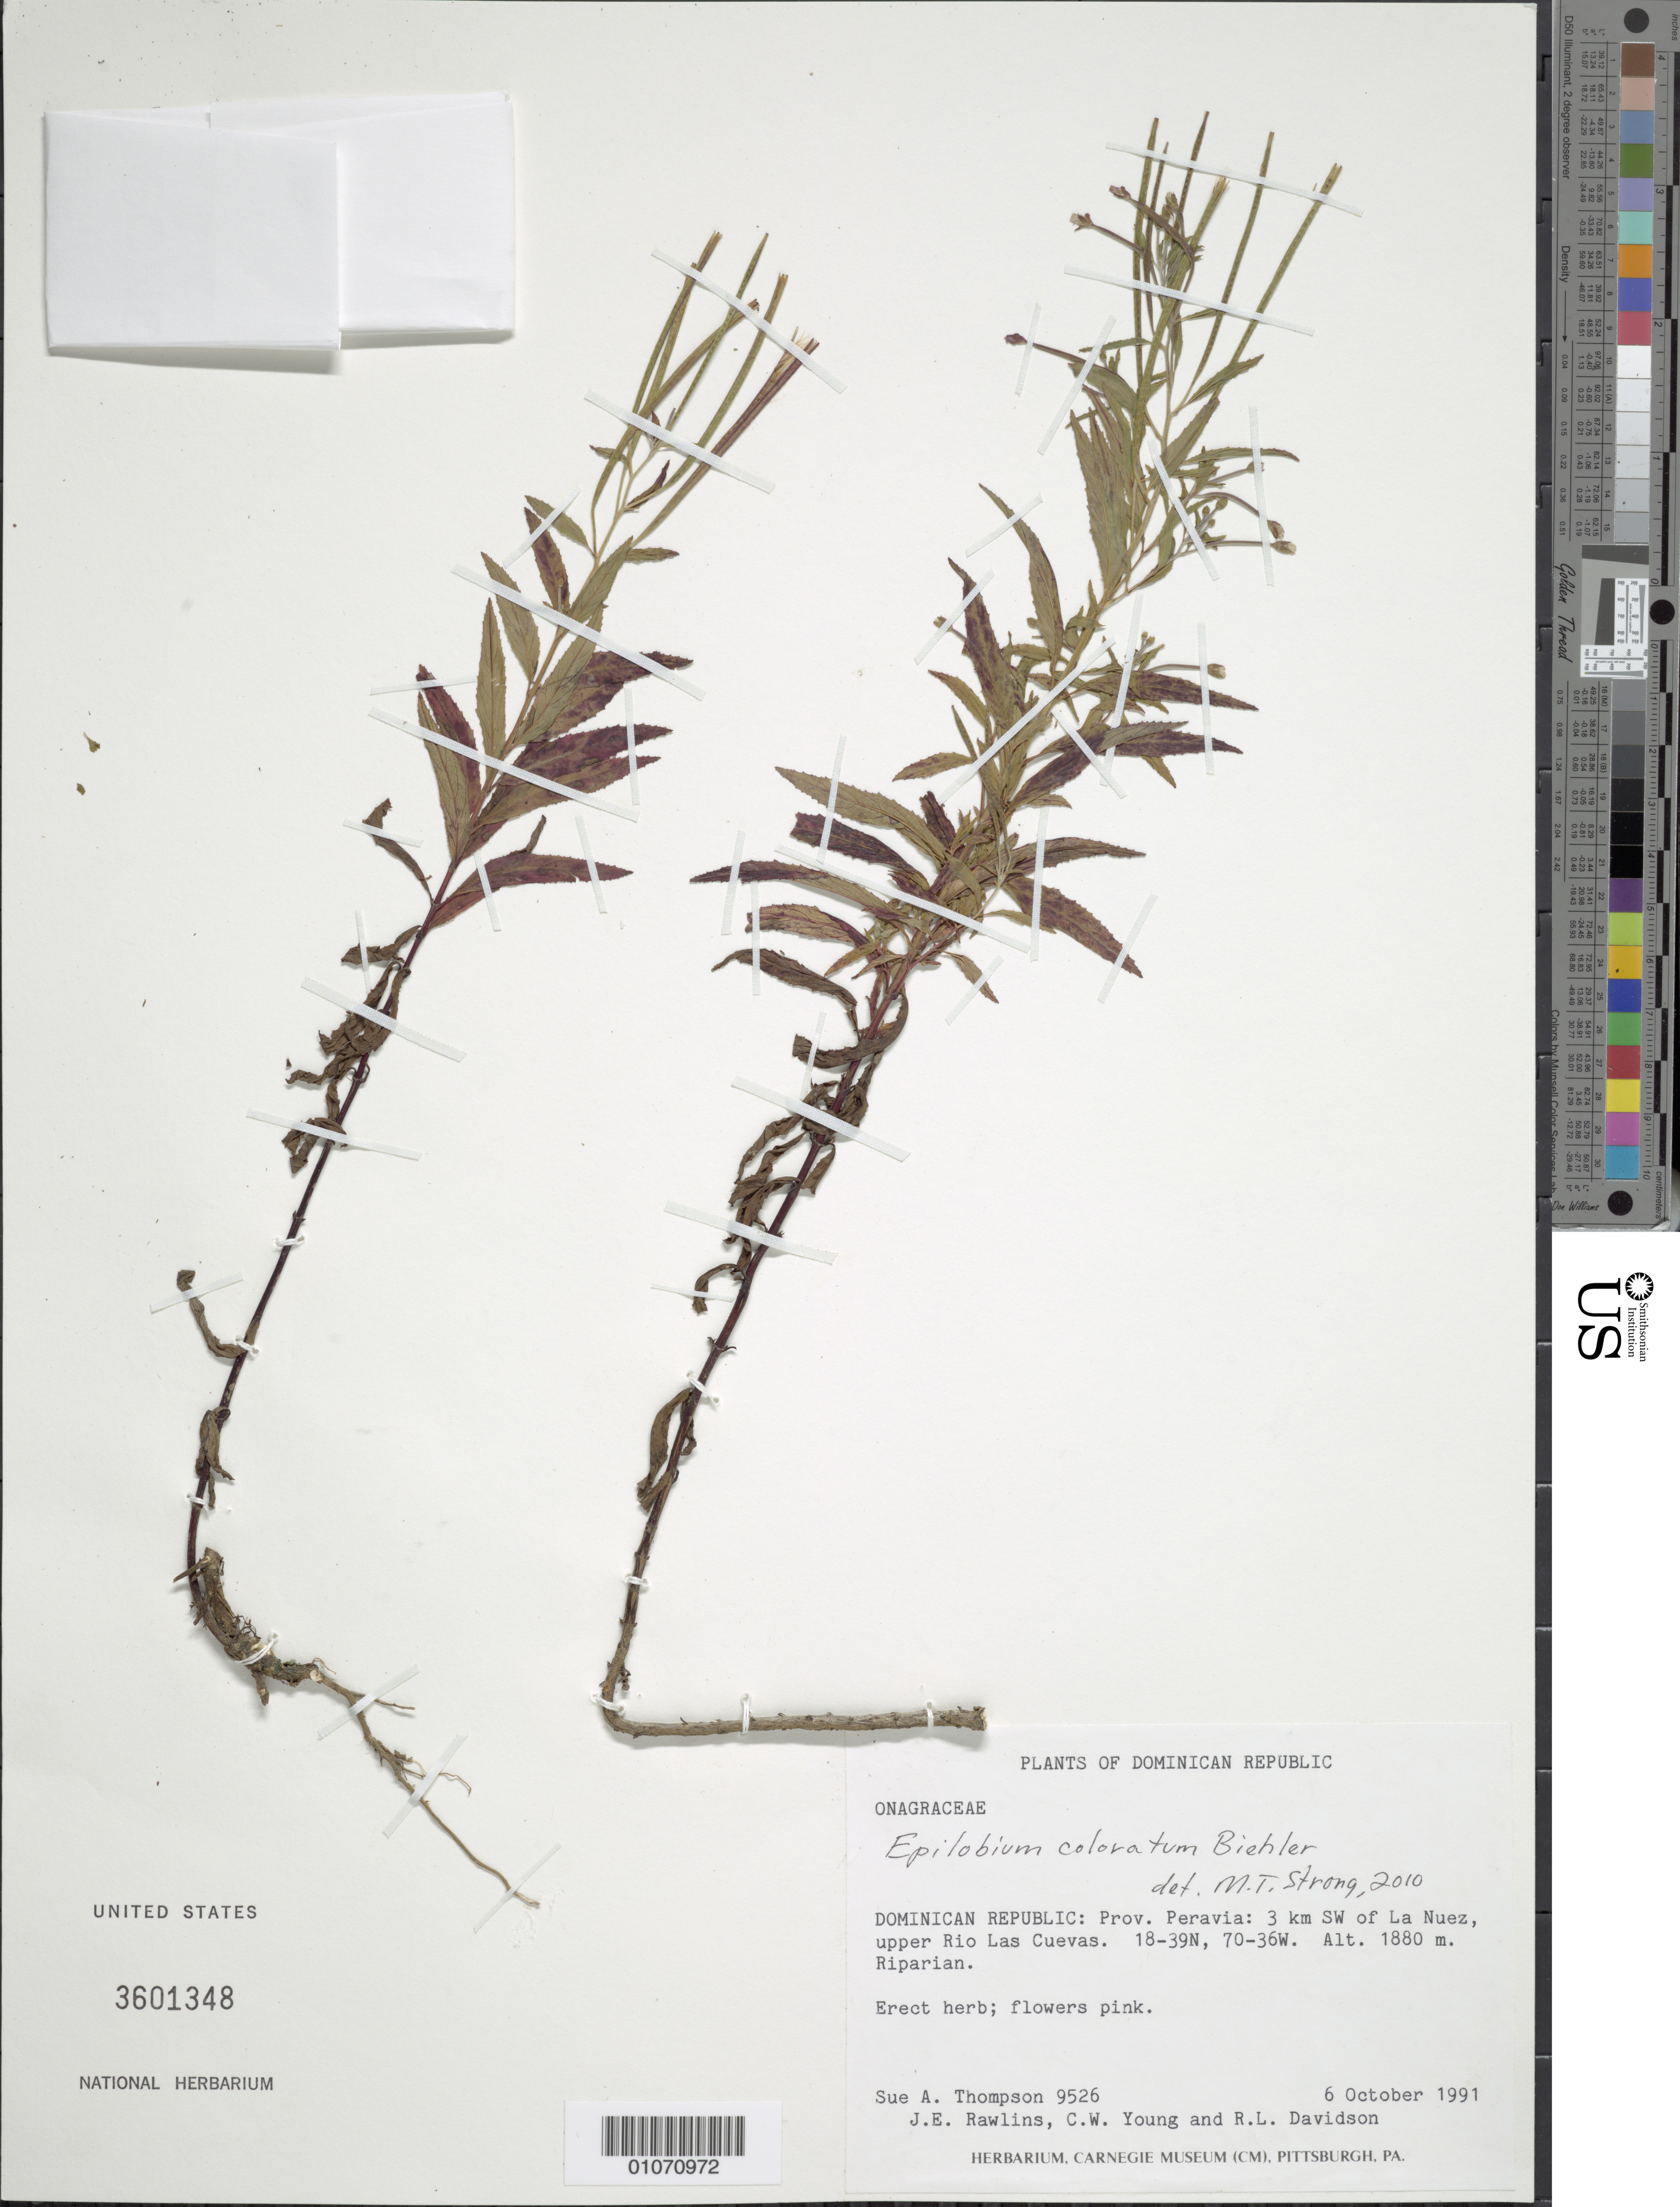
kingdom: Plantae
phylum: Tracheophyta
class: Magnoliopsida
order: Myrtales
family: Onagraceae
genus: Epilobium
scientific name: Epilobium coloratum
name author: Biehler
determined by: Strong, M. T., (US), Smithsonian Institution - National Museum of Natural History (UNITED STATES)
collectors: S. A. Thompson, J. Rawlins, C. Young & R. Davidson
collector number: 9526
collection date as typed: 06 Oct 1991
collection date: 1991-10-06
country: Dominican Republic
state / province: Peravia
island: Hispaniola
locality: La Nuez, 3 km SW of; upper Rio Las Cuevas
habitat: Riparian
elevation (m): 1880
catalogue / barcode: US 3601348